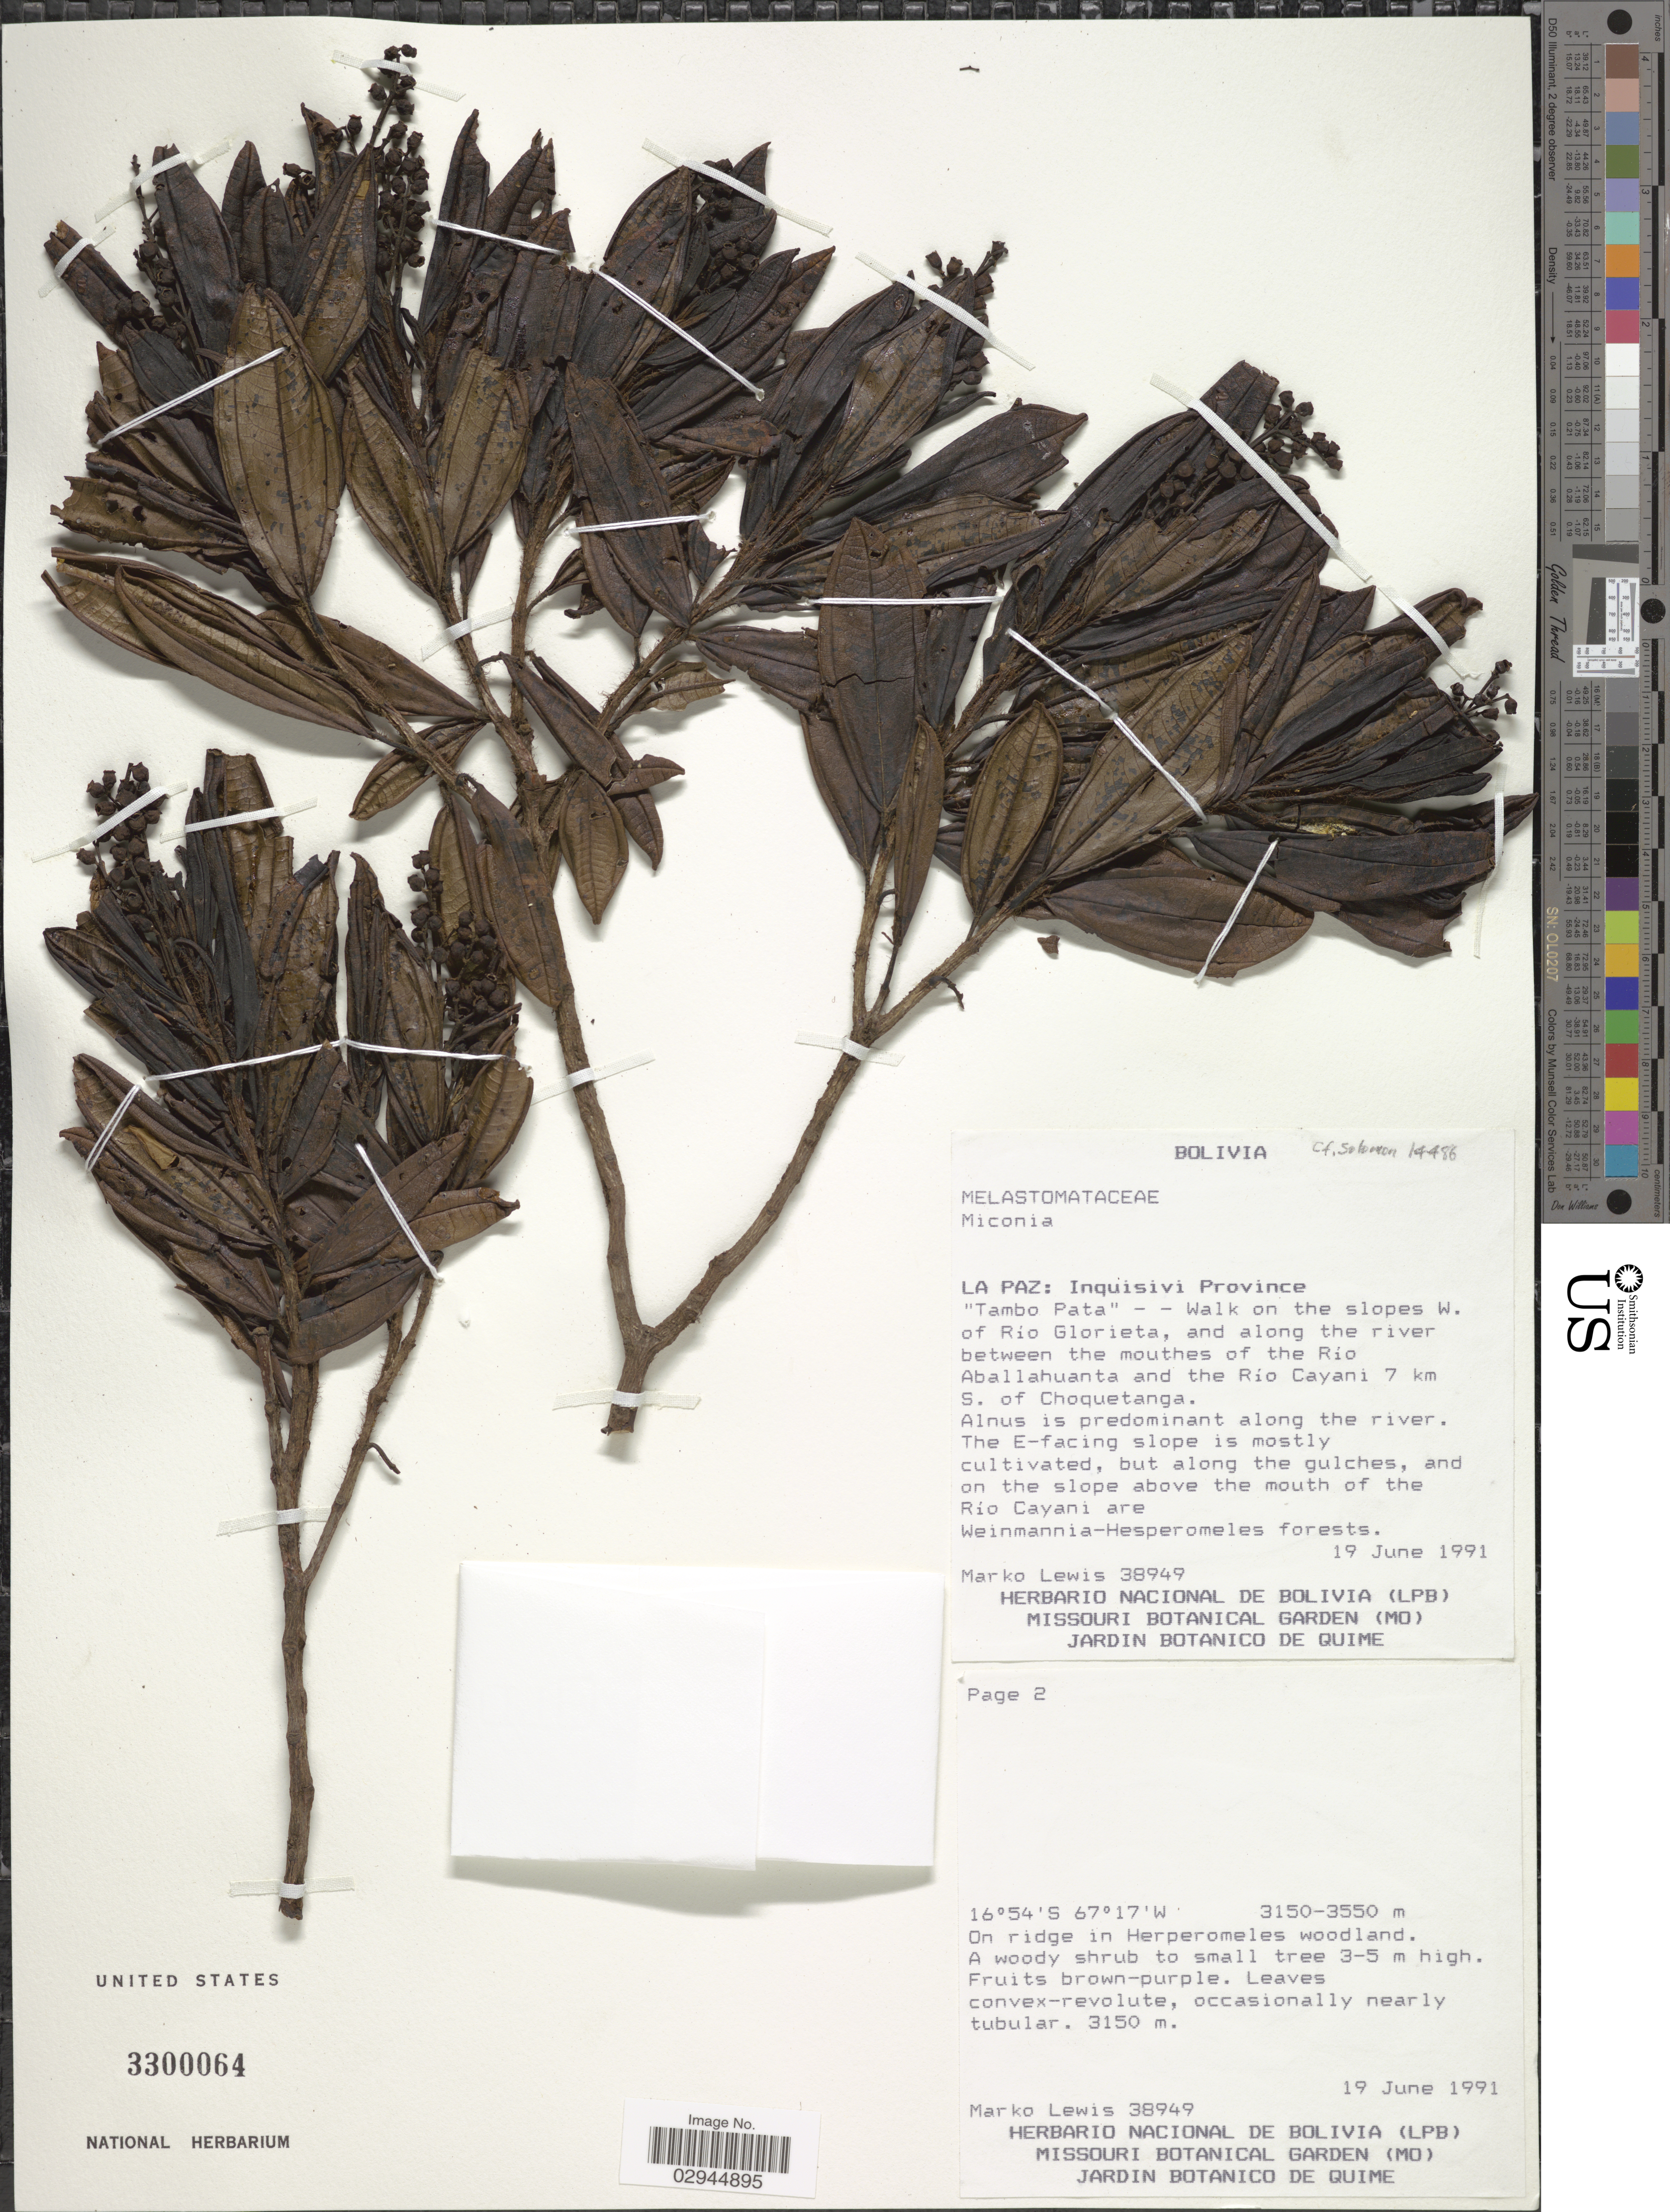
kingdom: Plantae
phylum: Tracheophyta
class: Magnoliopsida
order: Myrtales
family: Melastomataceae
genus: Miconia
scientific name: Miconia sp.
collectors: M. A. Lewis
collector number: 38949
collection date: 1991-06-19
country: Bolivia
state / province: La Paz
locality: Inquisivi Province. "Tambo Pata" - - Walk on the slopes W. of Río Glorieta, and along the river between the mouthes of the Río Aballahuanta and the Río Cayani 7 km S. of Choquetanga. On the slope above the mouth of the Río Cayani.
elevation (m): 3150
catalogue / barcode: US 3300064